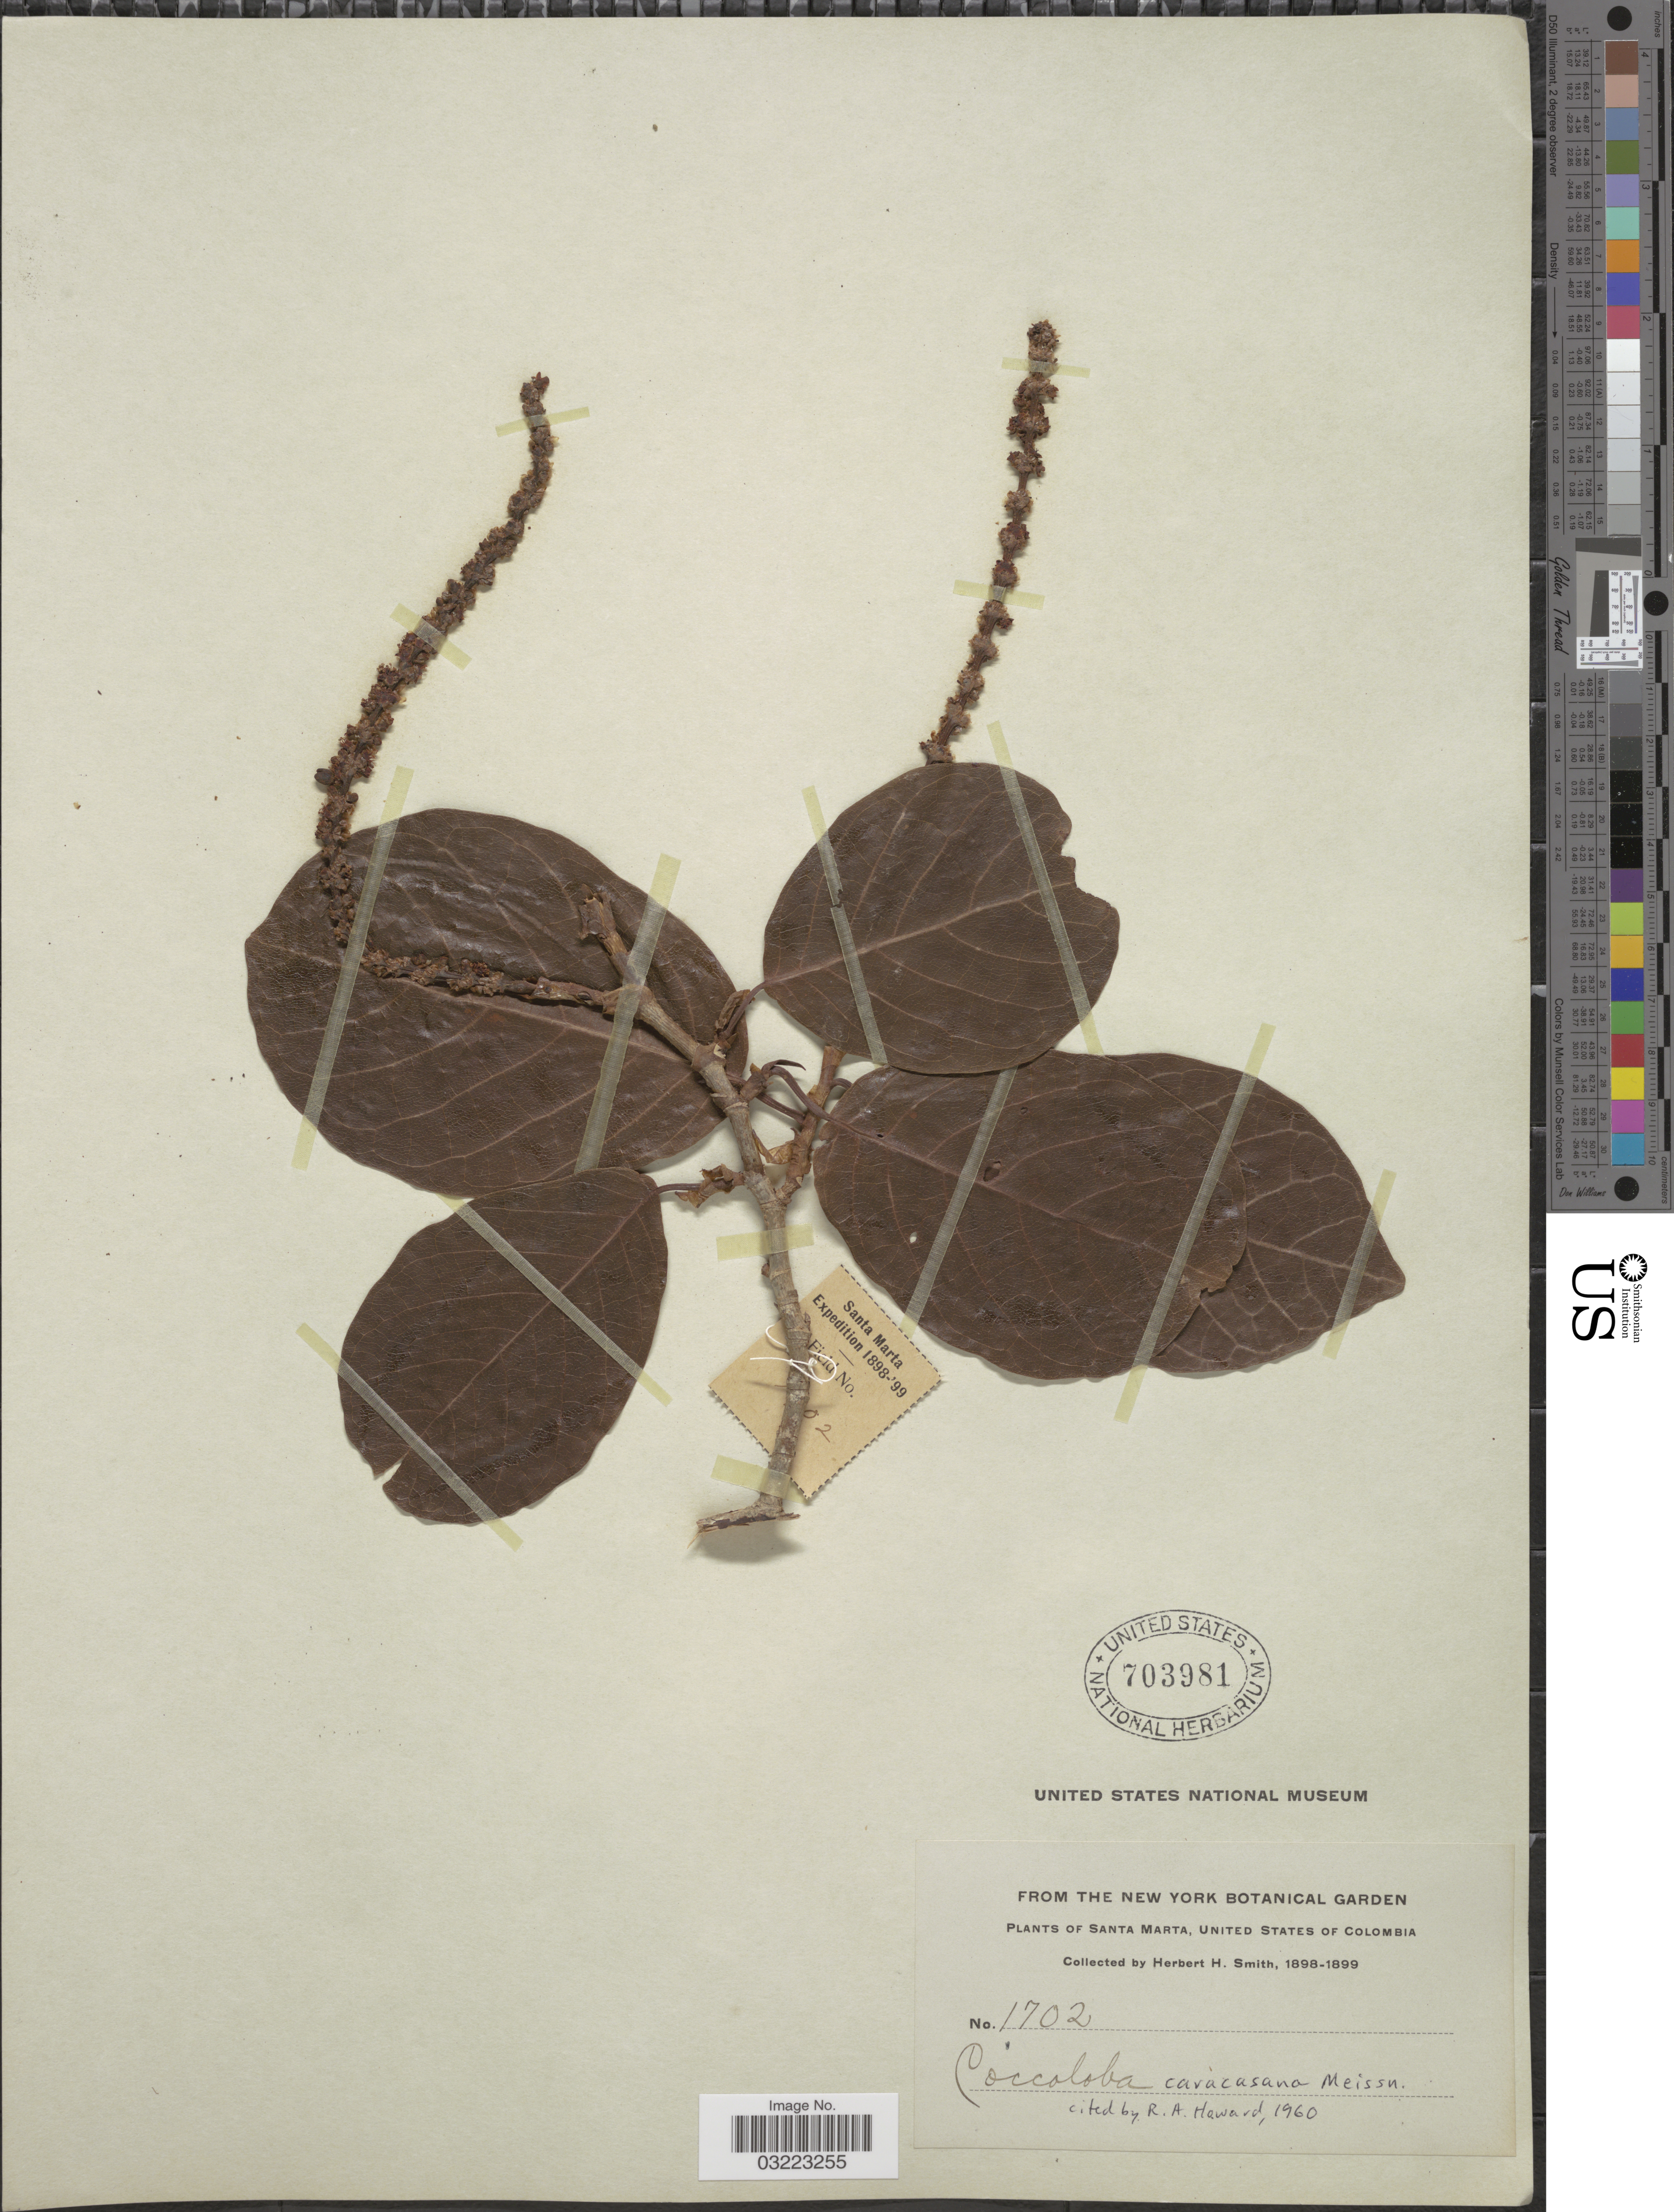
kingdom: Plantae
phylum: Tracheophyta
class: Magnoliopsida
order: Caryophyllales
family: Polygonaceae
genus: Coccoloba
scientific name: Coccoloba caracasana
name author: Meisn.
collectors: Herbert H. Smith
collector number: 1702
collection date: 1898/1899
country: Colombia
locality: Santa Marta, United States of Colombia.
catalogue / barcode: US 703981